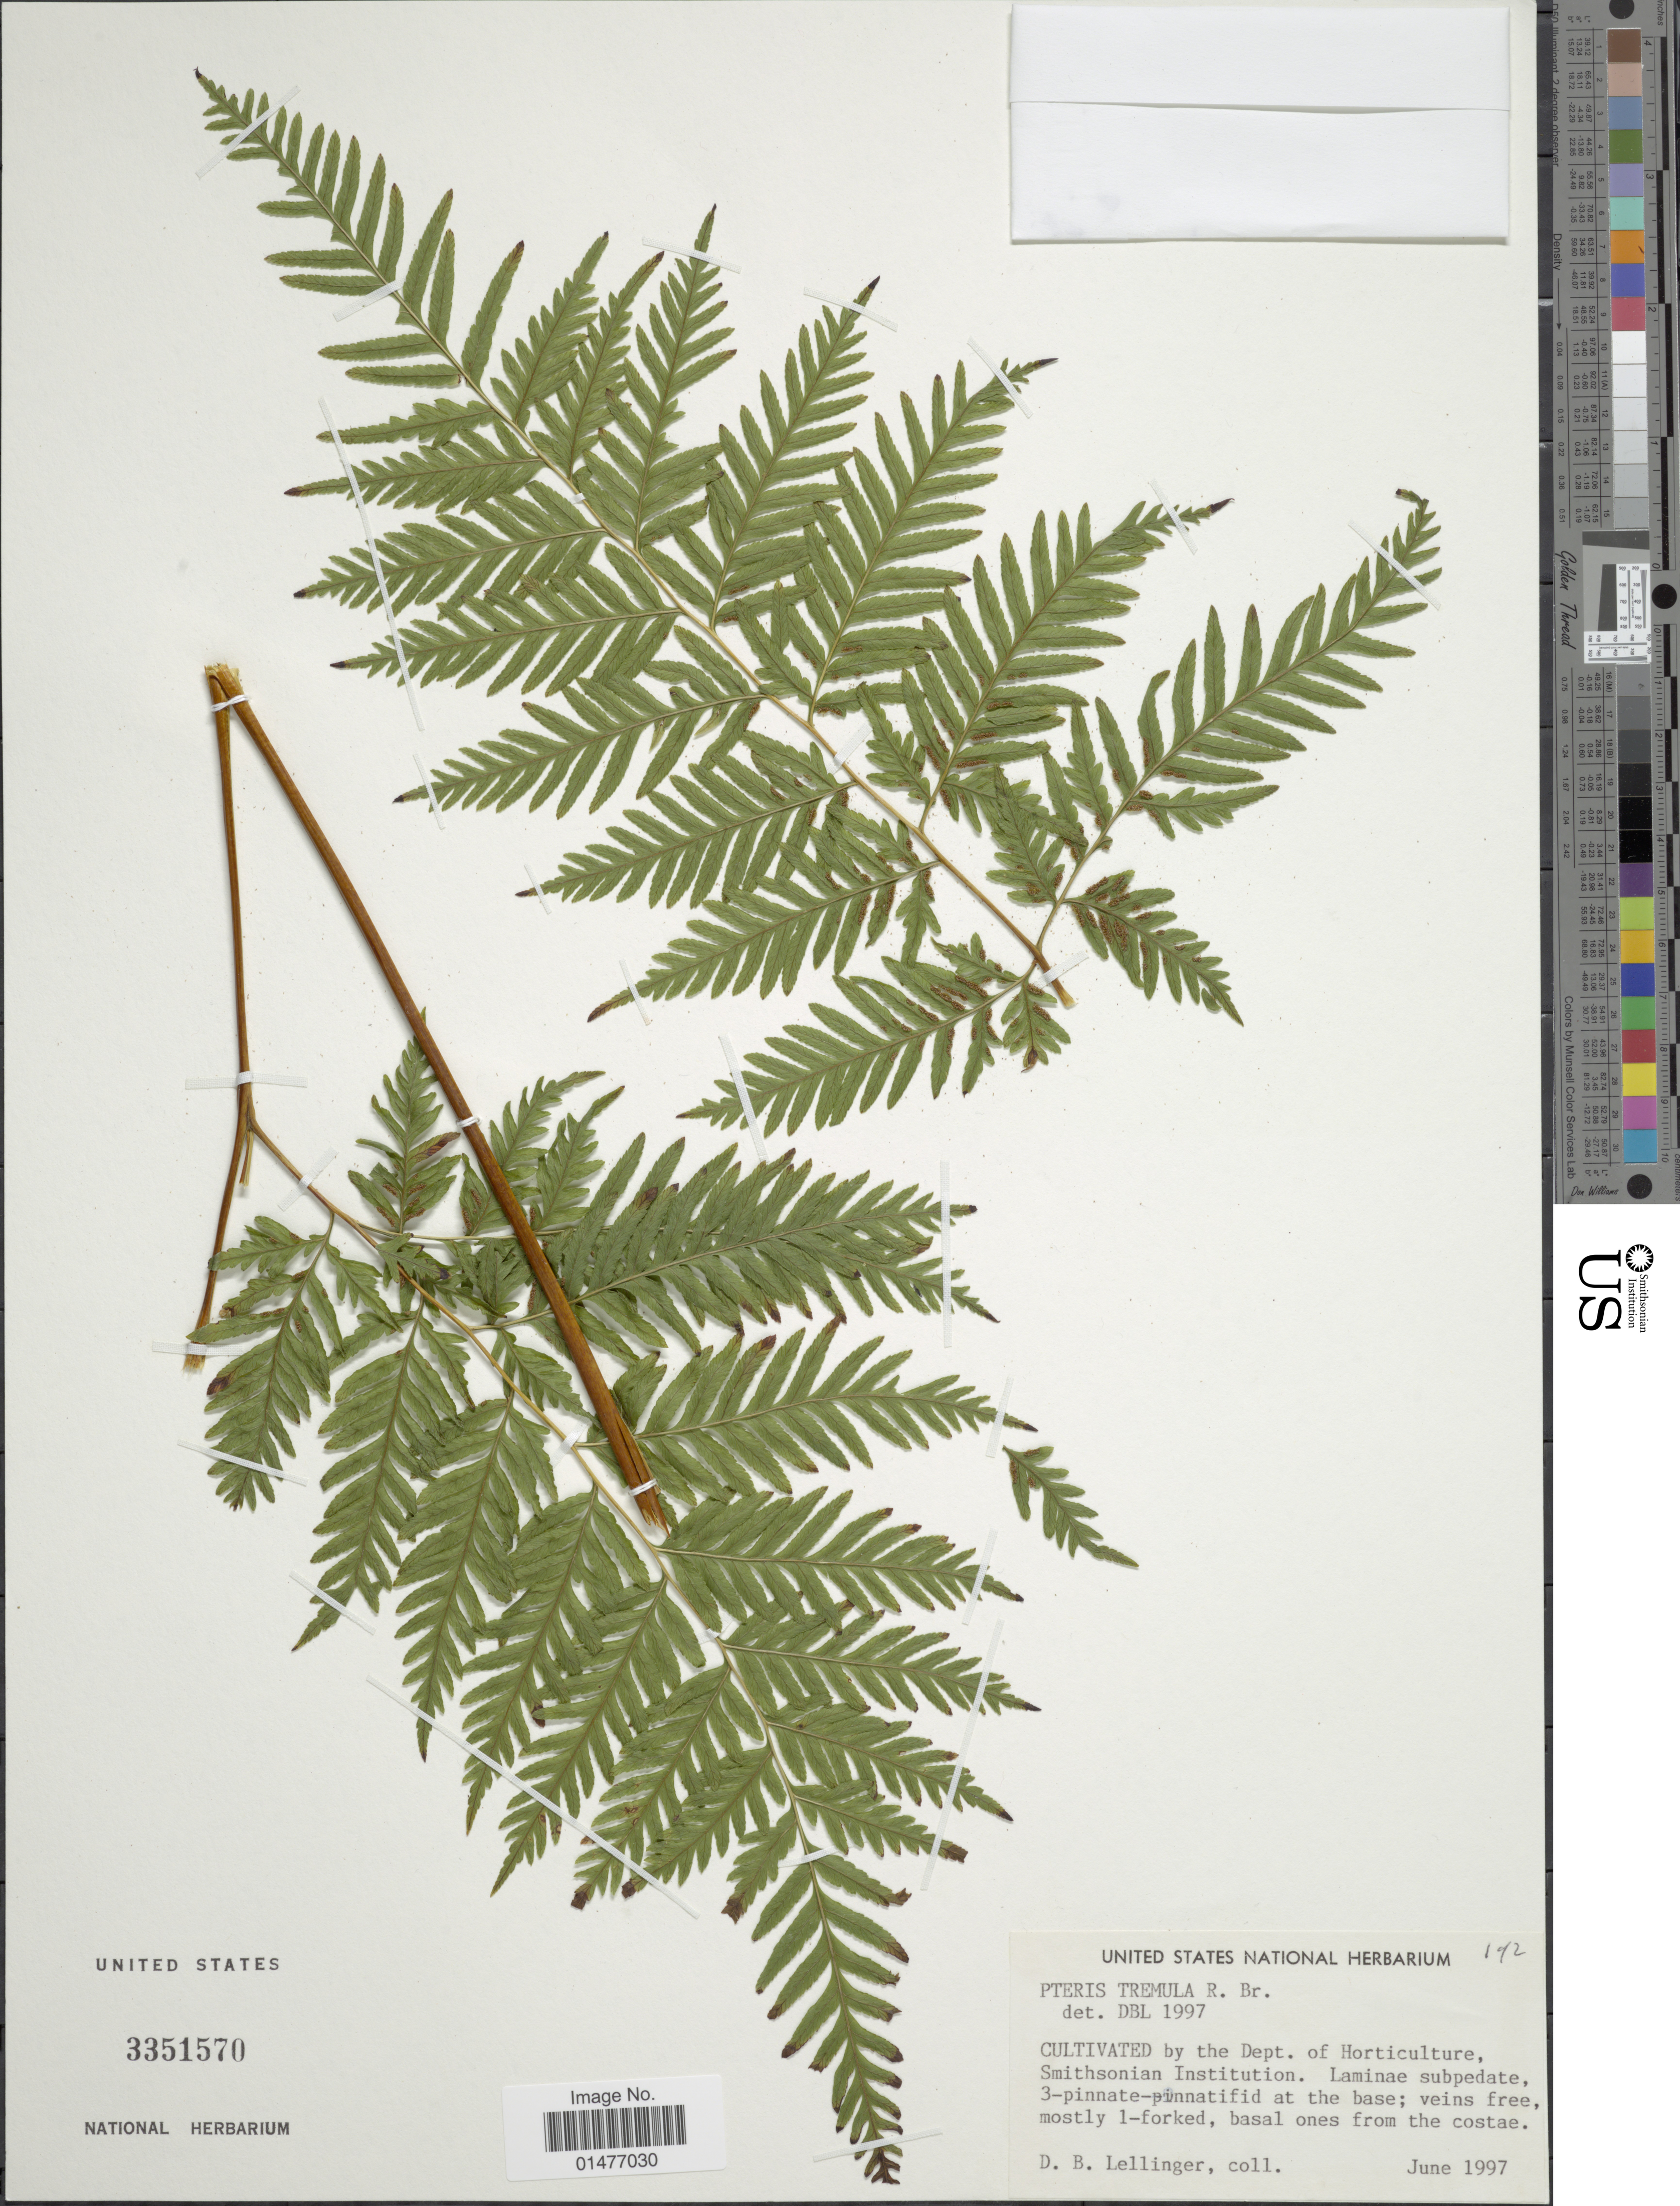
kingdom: Plantae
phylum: Tracheophyta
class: Polypodiopsida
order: Polypodiales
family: Pteridaceae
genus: Pteris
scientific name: Pteris tremula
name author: R. Br.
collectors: D. B. Lellinger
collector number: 192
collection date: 1997-06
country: United States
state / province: District of Columbia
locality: By the Dept. of Horticulture Smithsonian Institution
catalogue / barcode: US 3351570